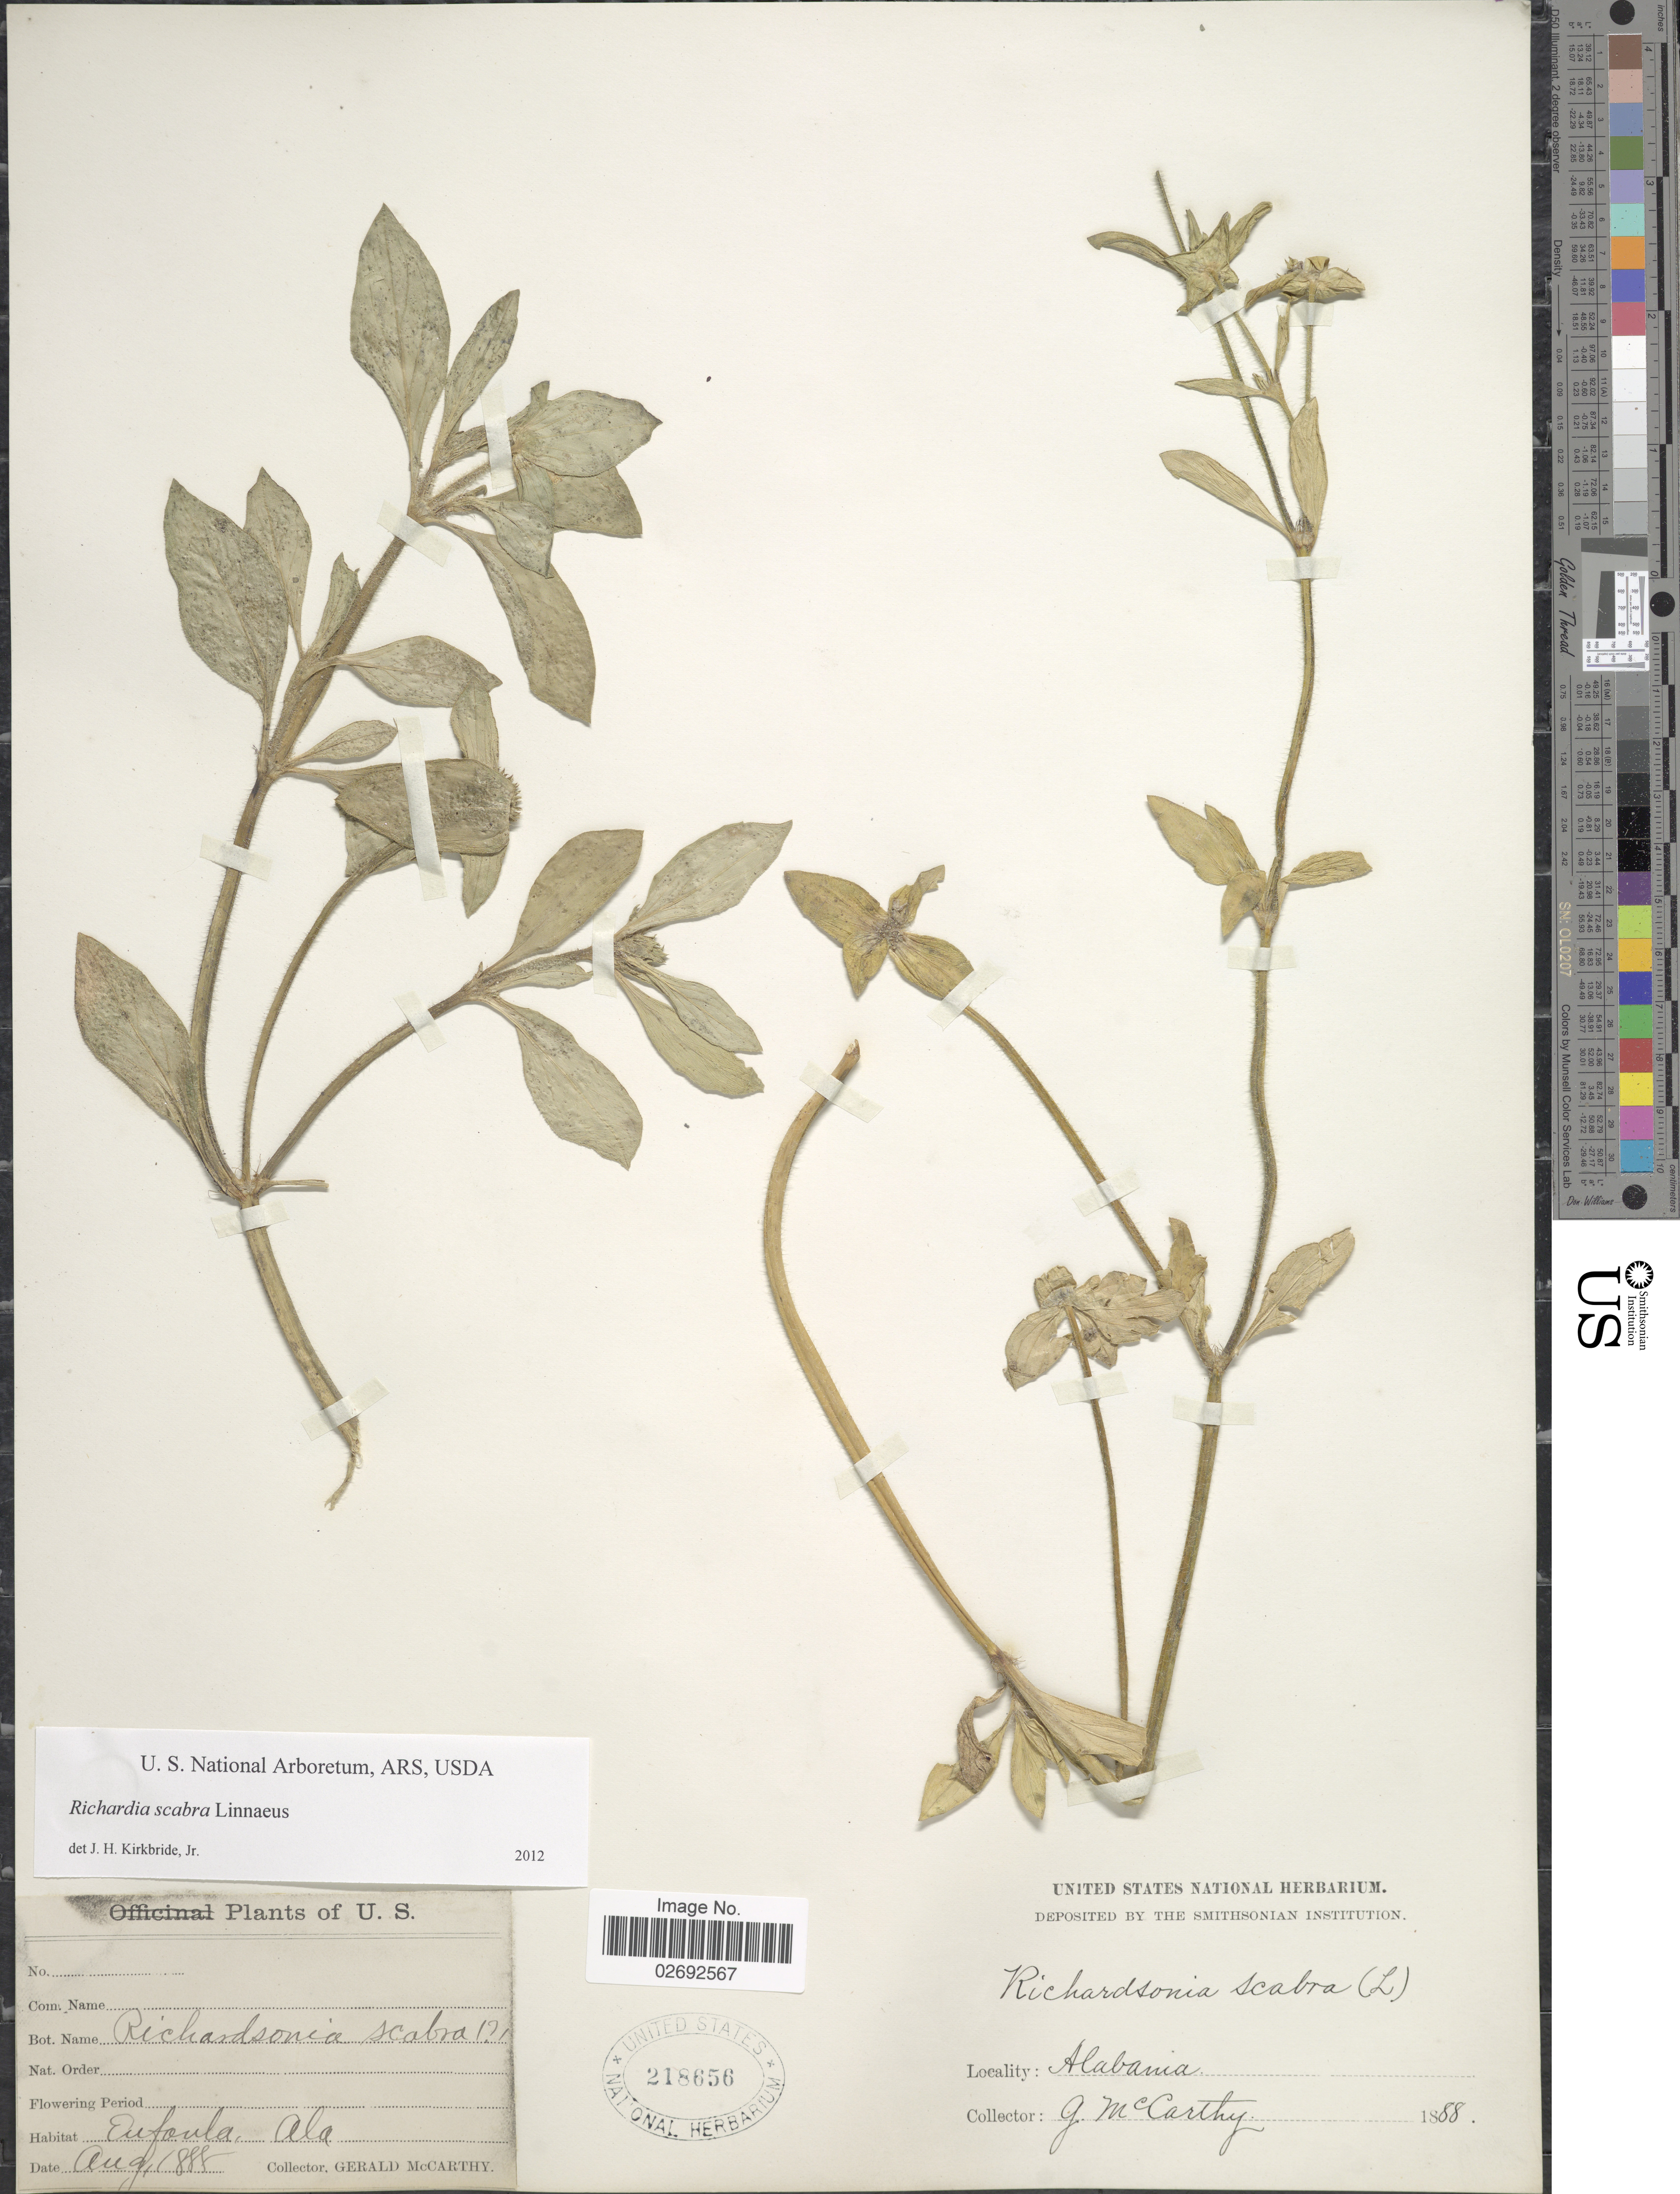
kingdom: Plantae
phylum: Tracheophyta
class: Magnoliopsida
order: Gentianales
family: Rubiaceae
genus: Richardia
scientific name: Richardia scabra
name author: L.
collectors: G. McCarthy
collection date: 1888-08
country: United States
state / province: Alabama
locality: Eufaula, Ala.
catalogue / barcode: US 218656